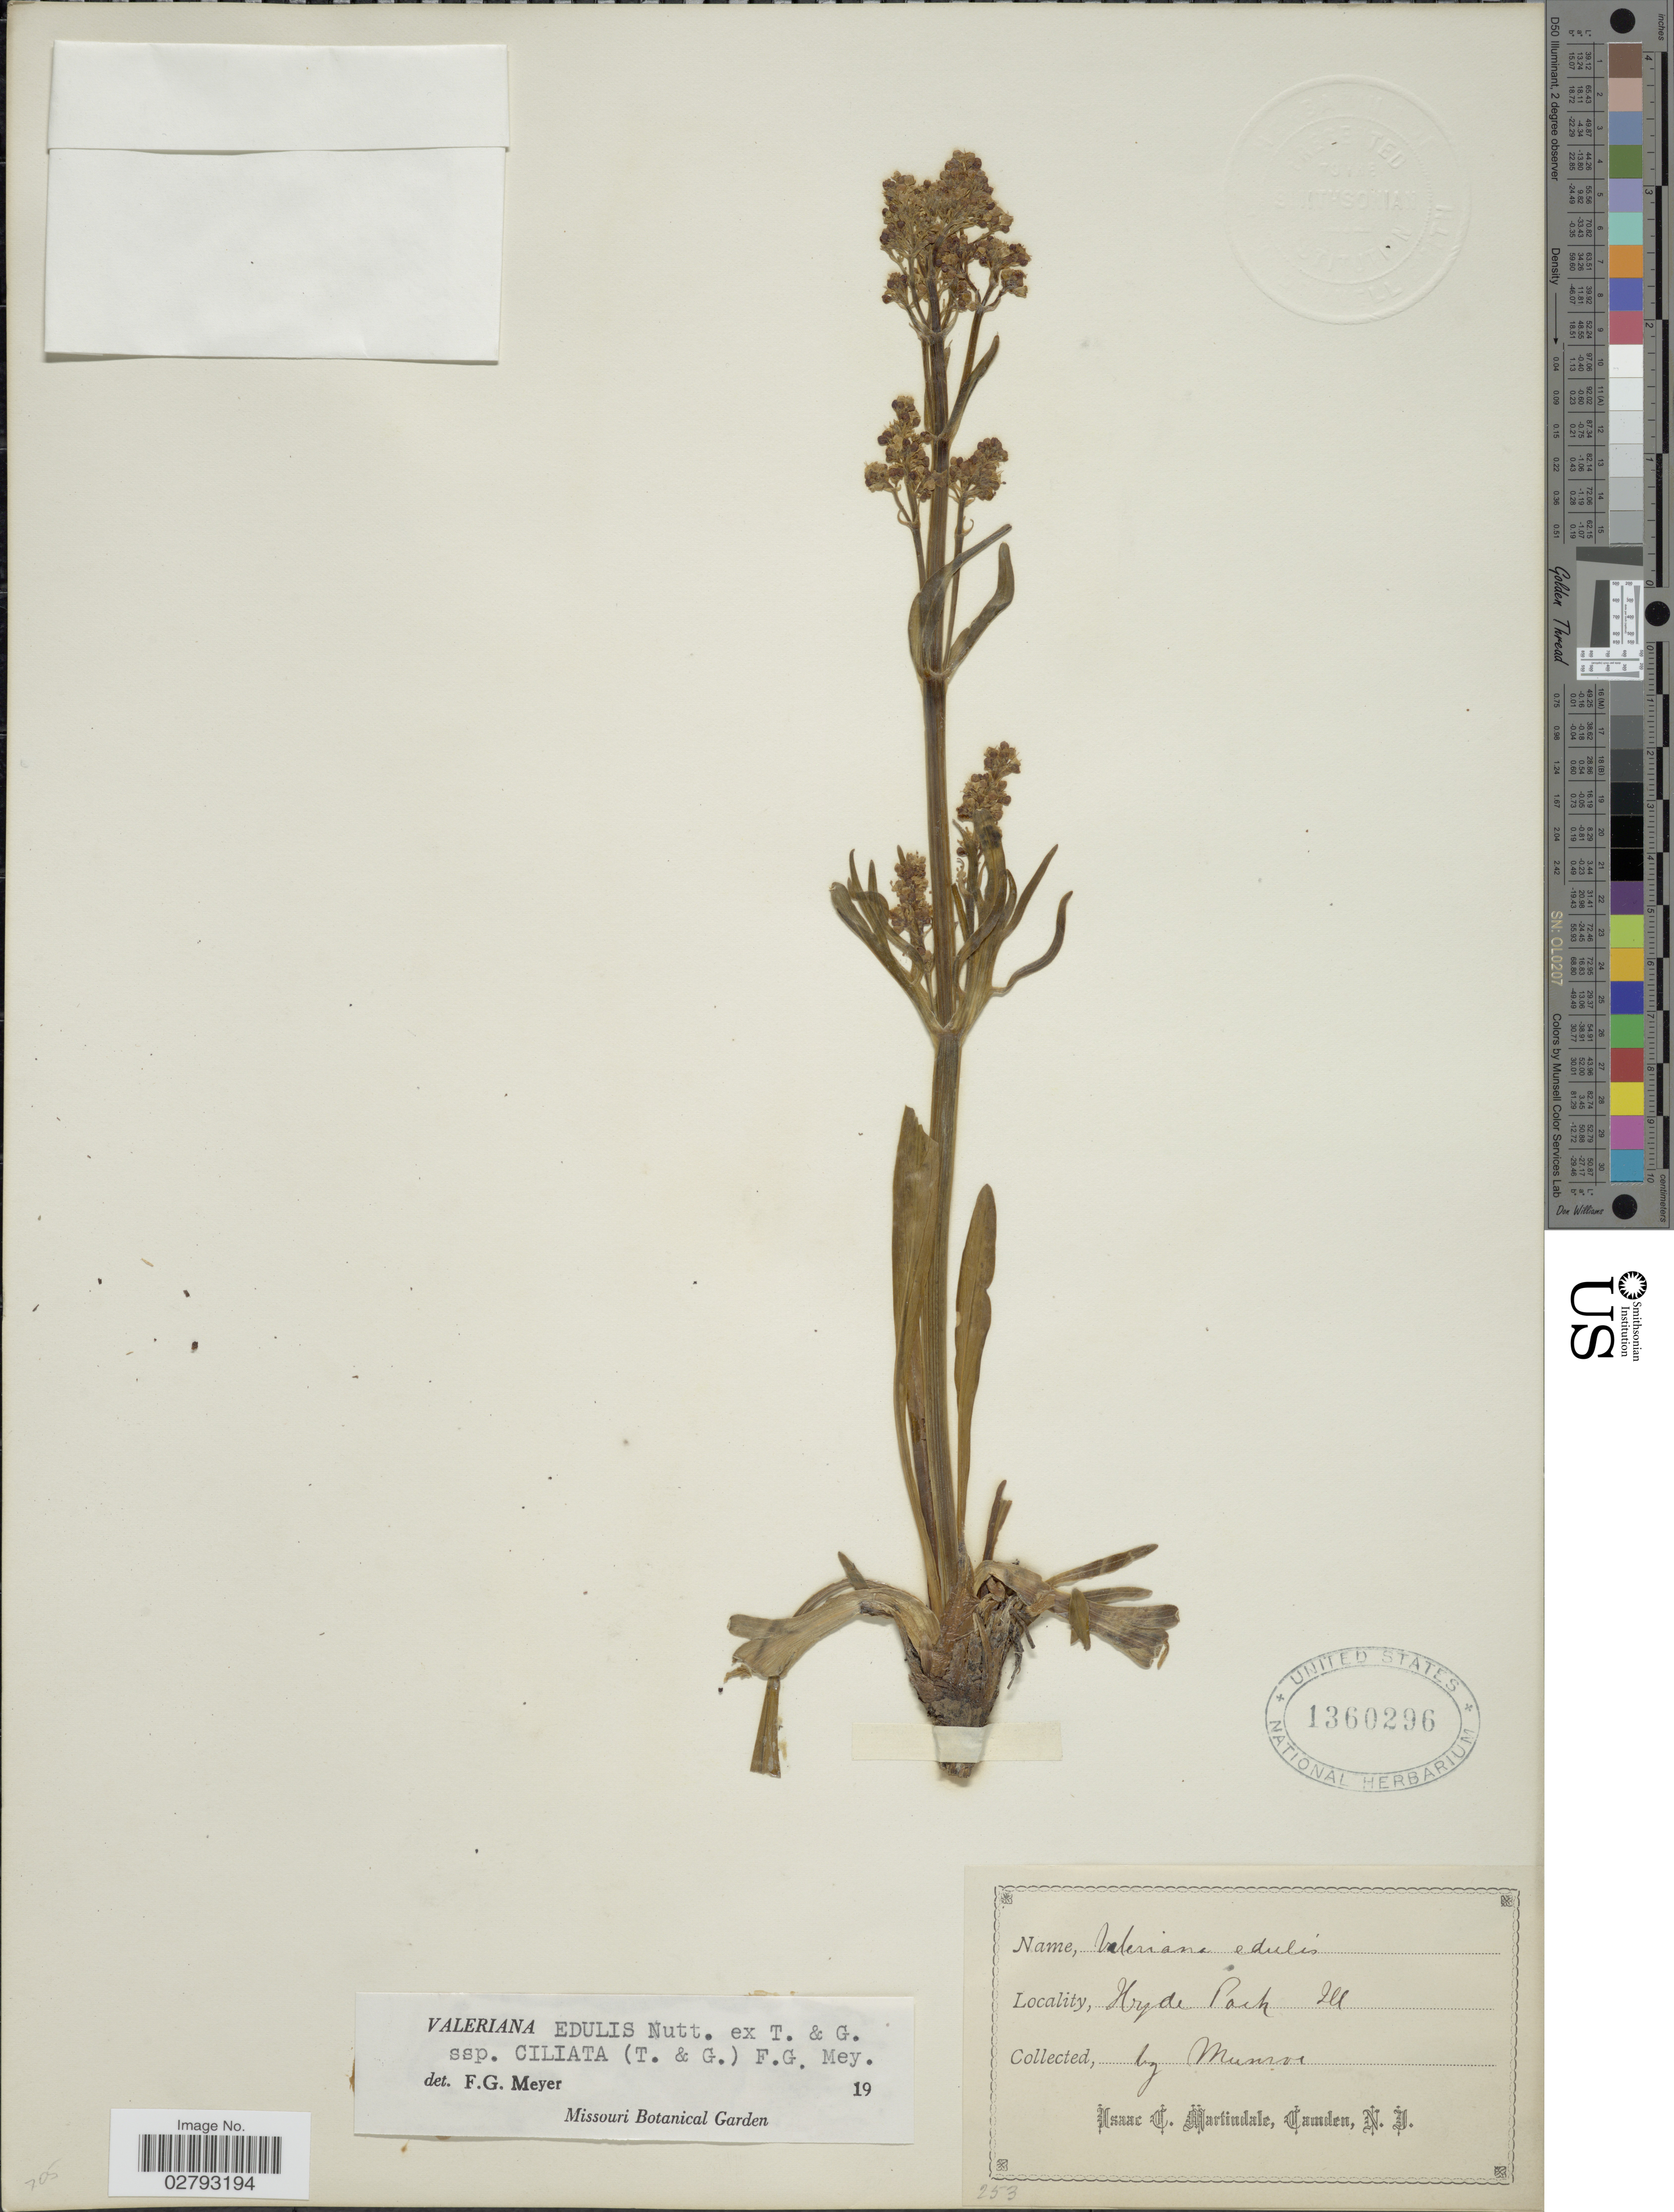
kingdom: Plantae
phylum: Tracheophyta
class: Magnoliopsida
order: Dipsacales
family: Caprifoliaceae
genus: Valeriana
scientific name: Valeriana edulis var. ciliata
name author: (F.G. Mey.) Cronquist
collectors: Munroe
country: United States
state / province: Illinois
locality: Hyde Park.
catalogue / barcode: US 1360296